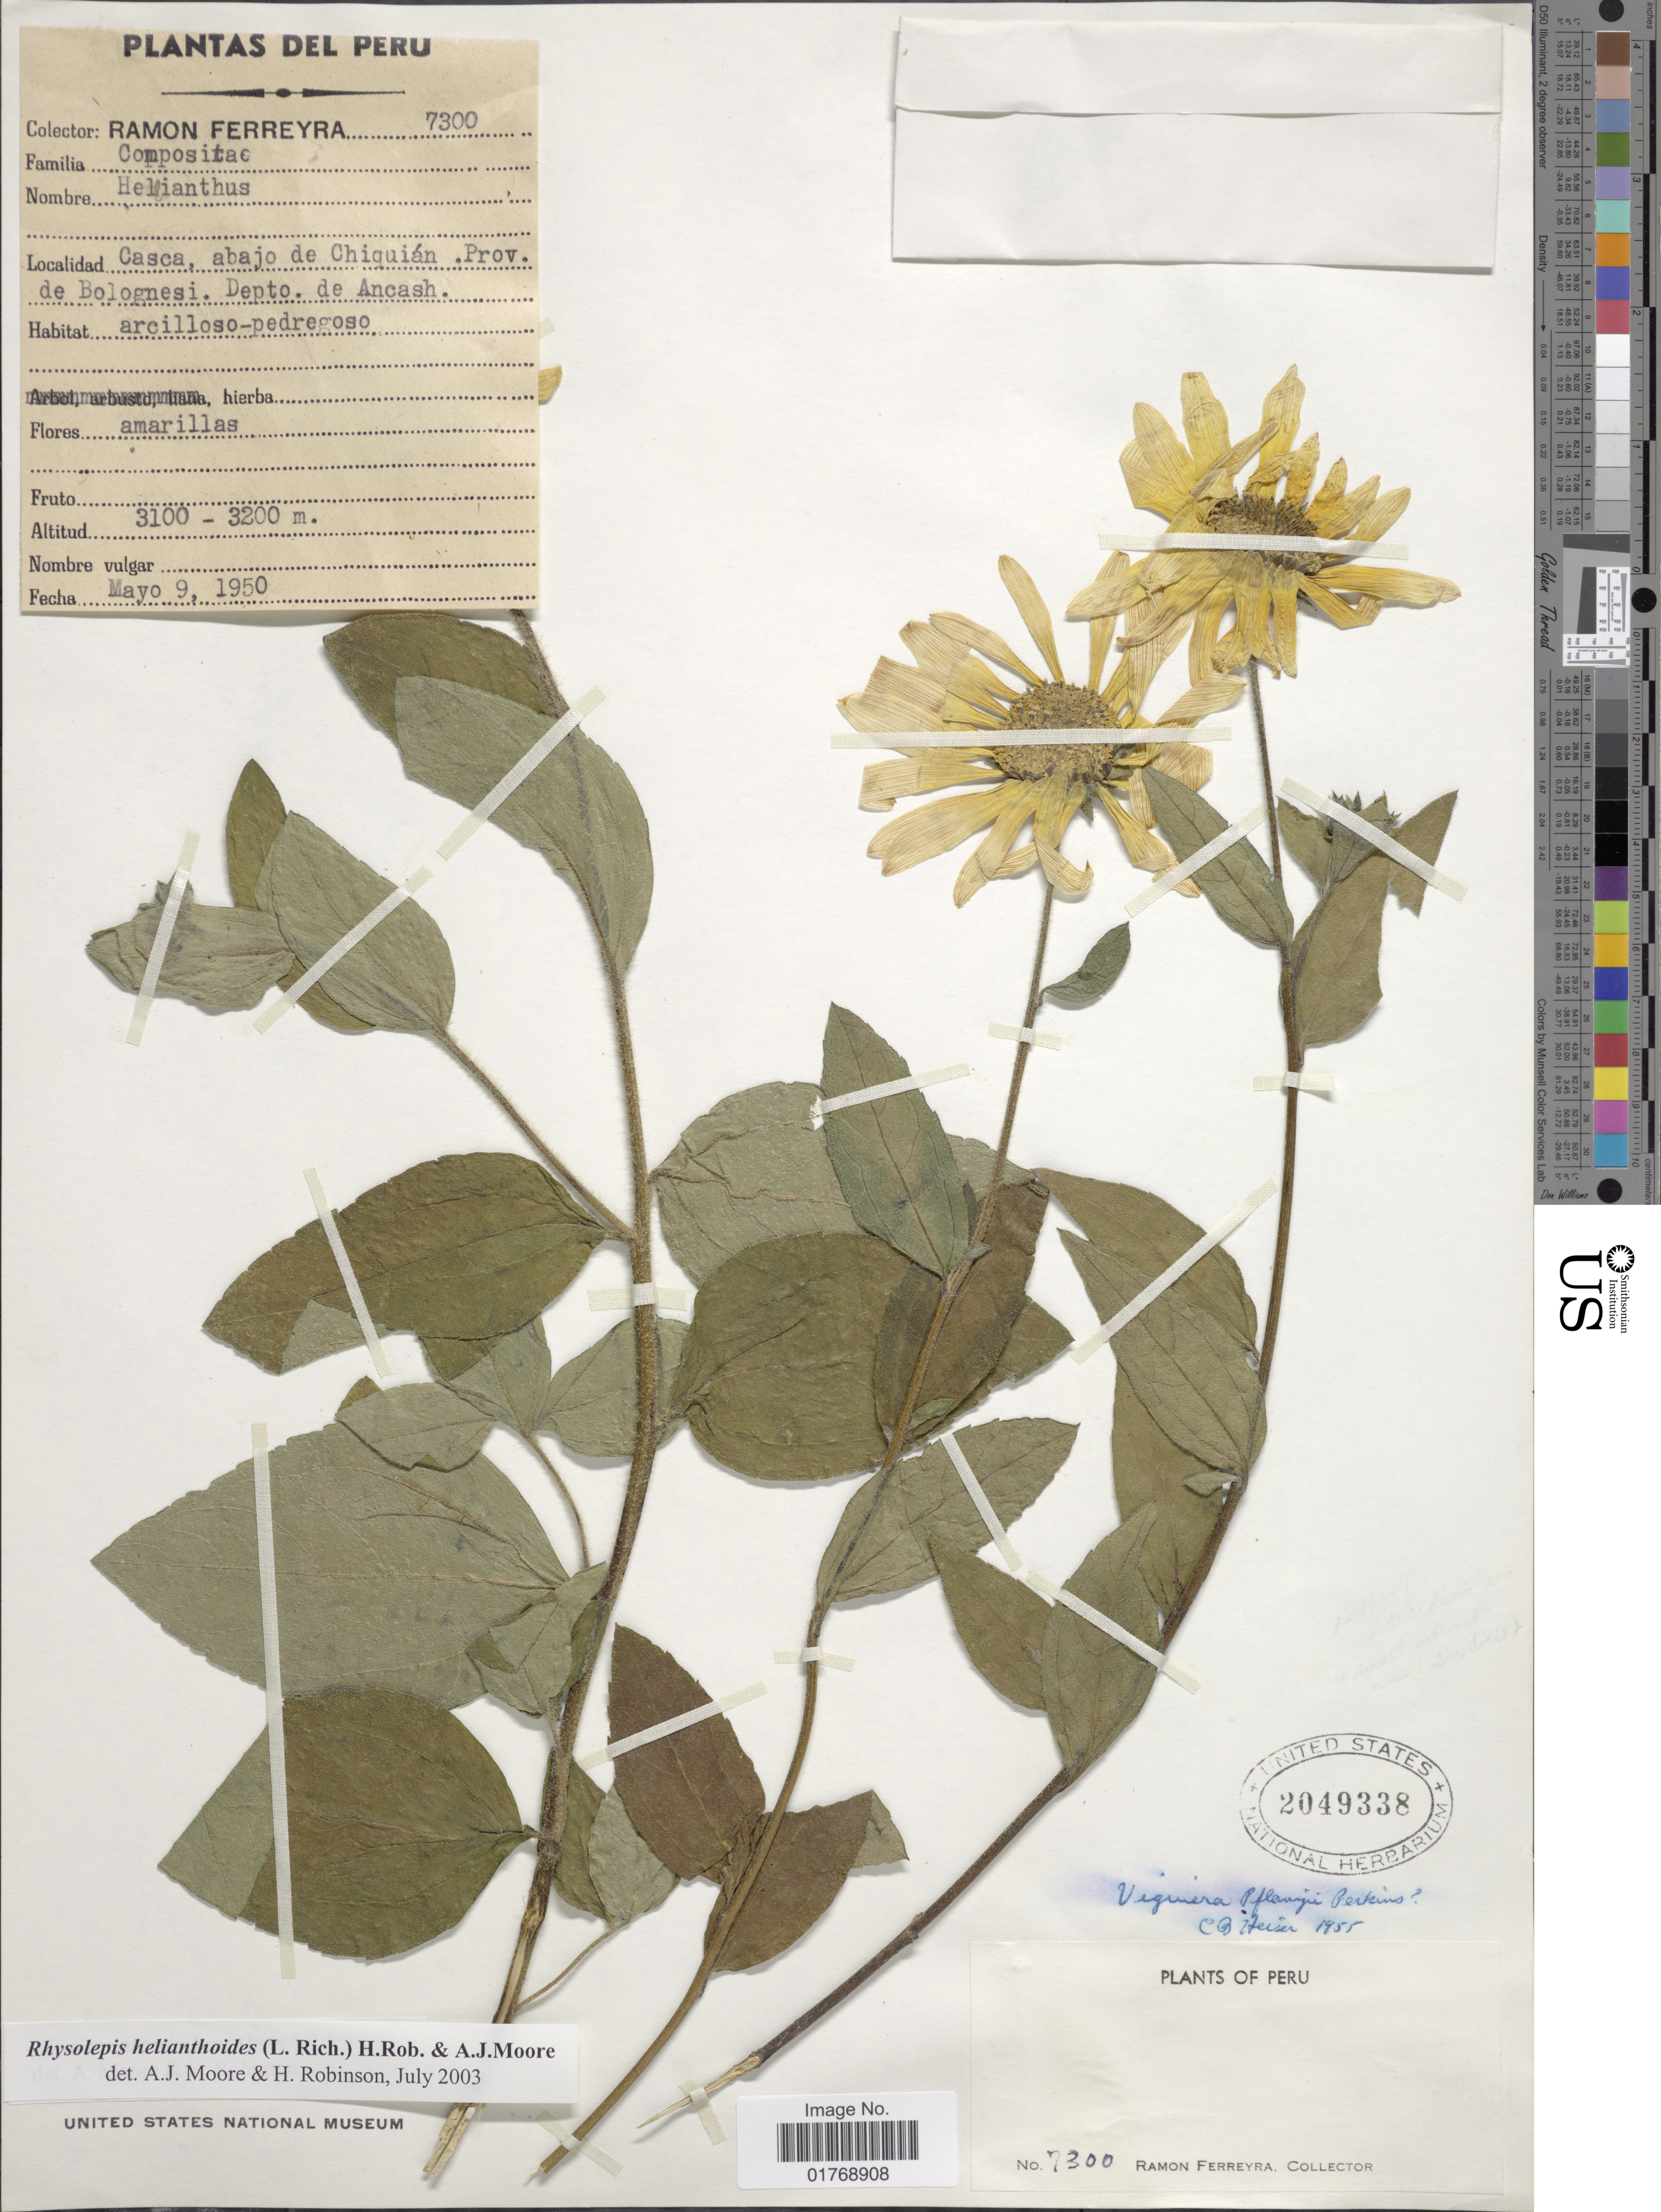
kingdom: Plantae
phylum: Tracheophyta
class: Magnoliopsida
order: Asterales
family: Asteraceae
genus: Viguiera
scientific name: Viguiera procumbens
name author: (Pers.) S.F. Blake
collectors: R. A. Ferreyra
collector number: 7300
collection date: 1950-05-09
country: Peru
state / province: Ancash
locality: Casca, abajo de Chiquián. Prov. de Bolognesi. Depto. de Ancash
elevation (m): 3100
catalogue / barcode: US 2049338